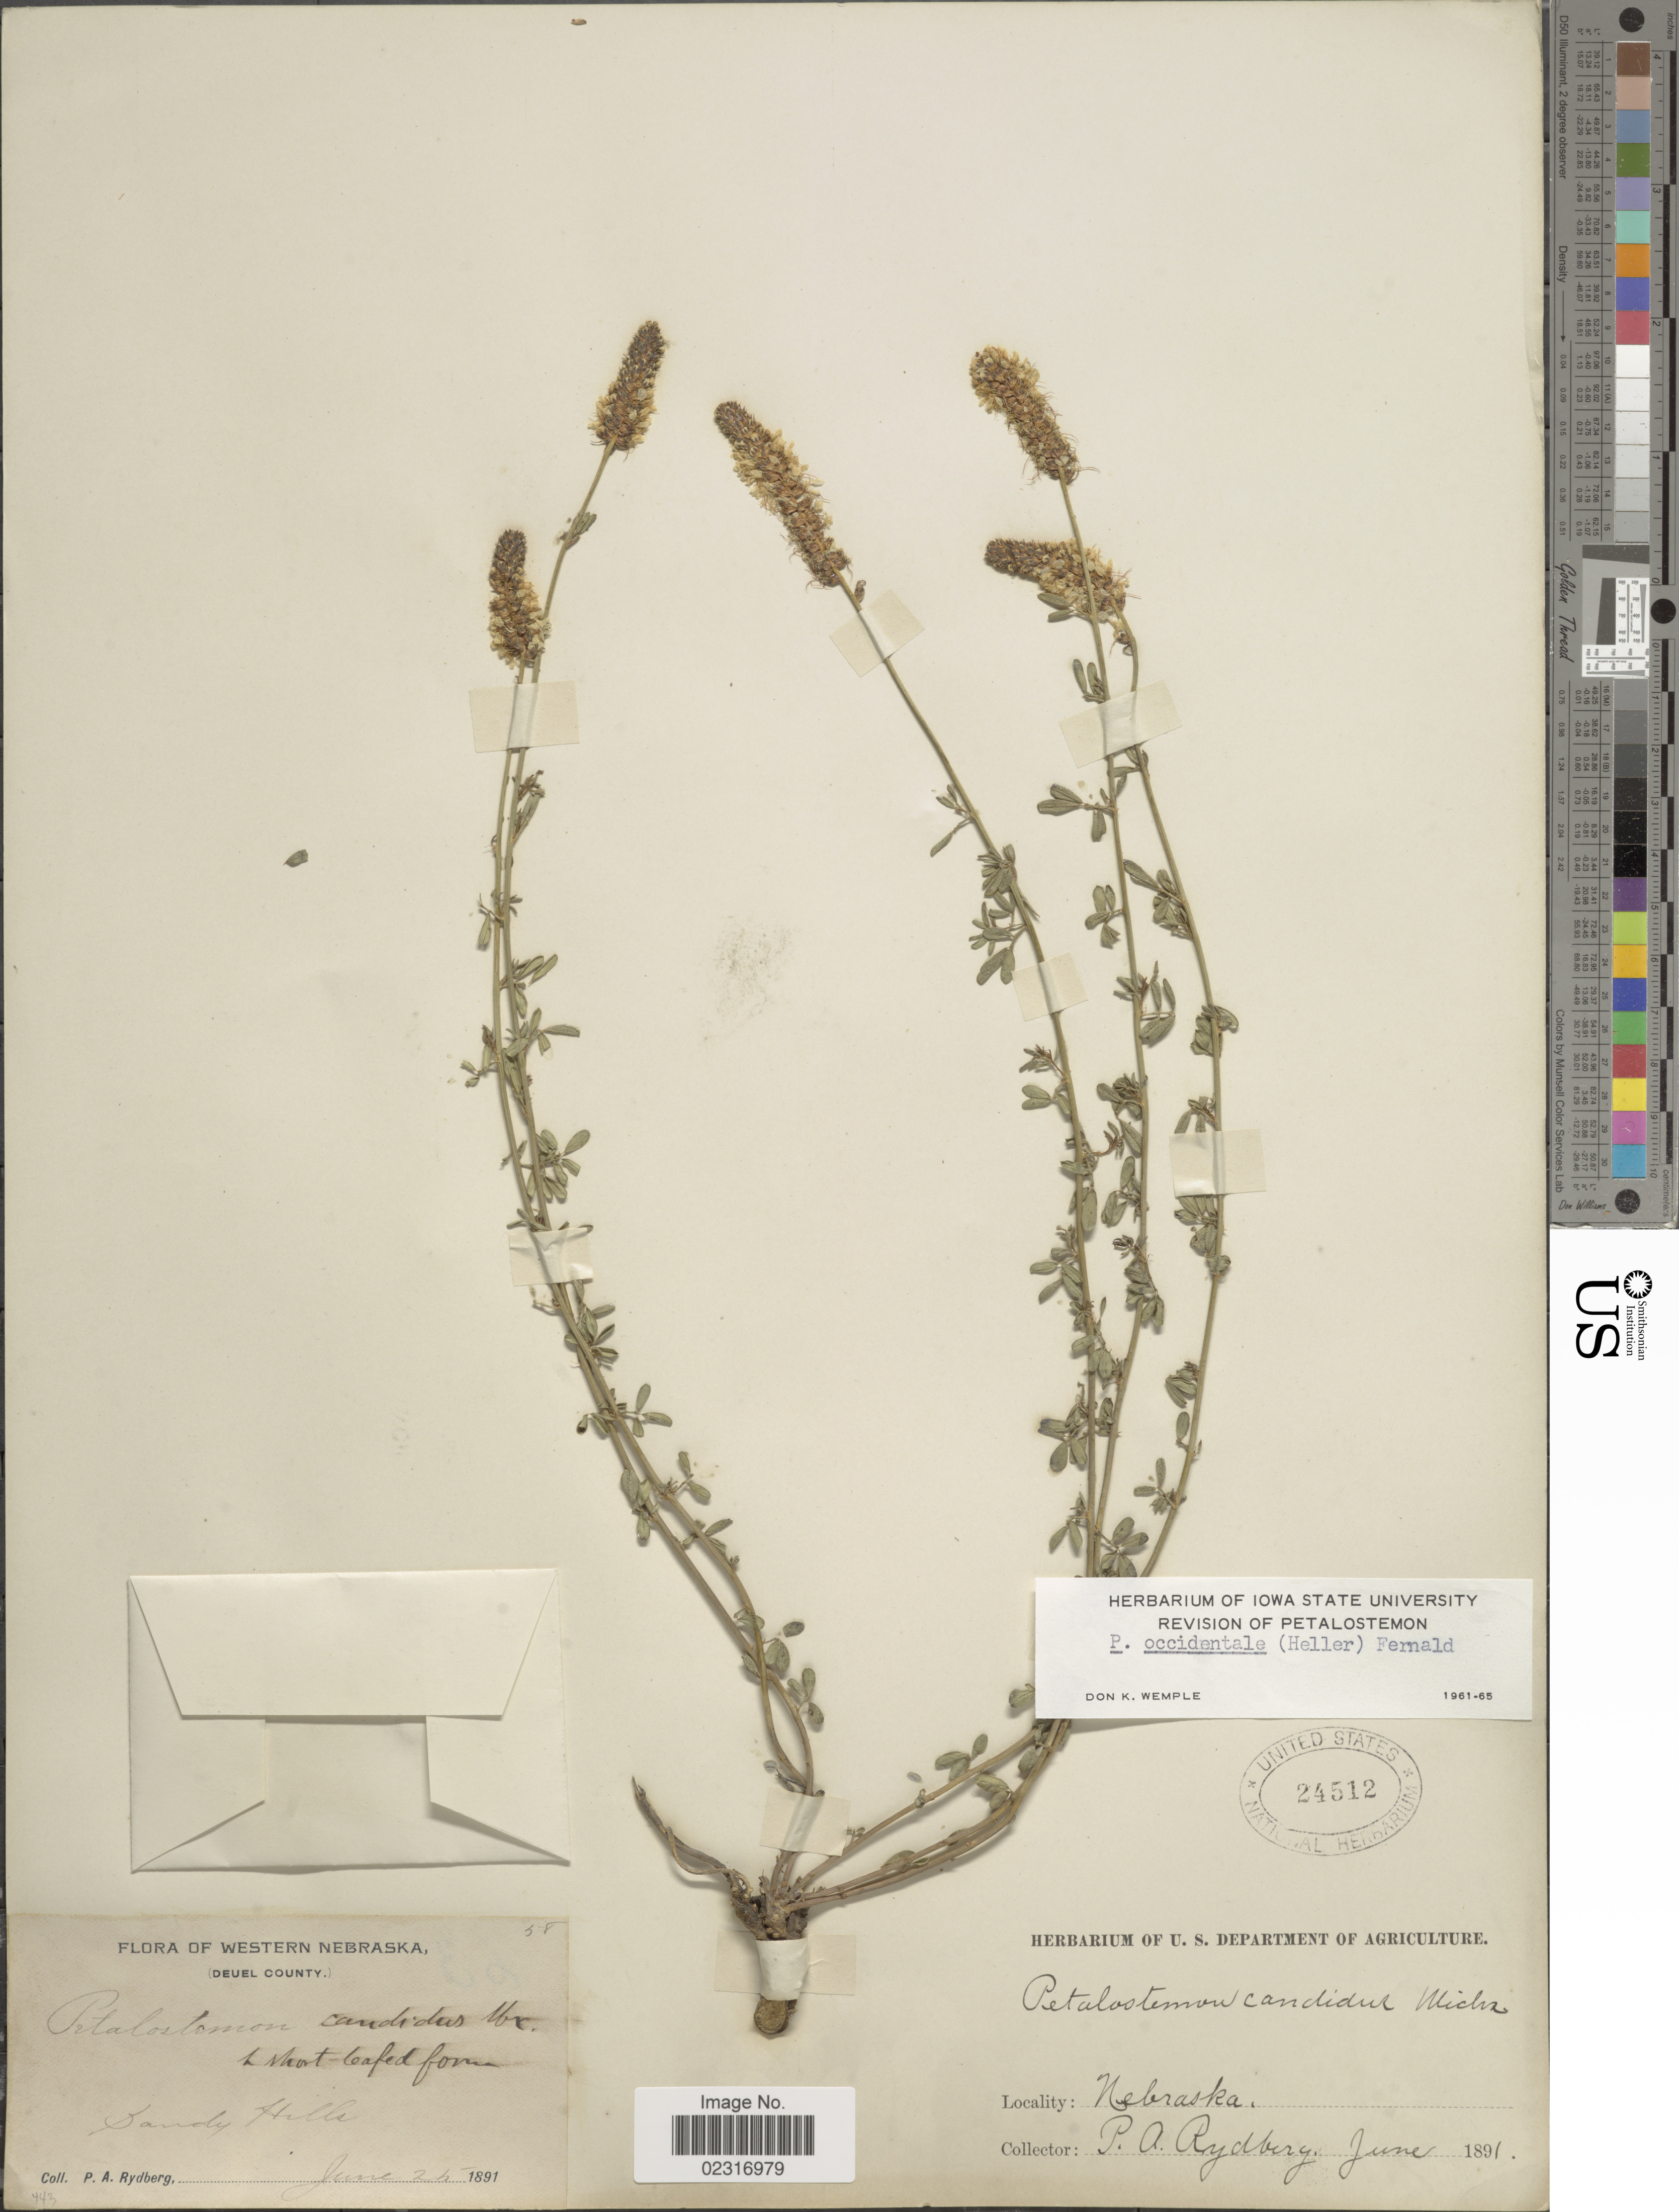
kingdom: Plantae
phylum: Tracheophyta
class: Magnoliopsida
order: Fabales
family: Fabaceae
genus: Dalea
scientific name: Dalea candida var. oligophylla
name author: (Torr) Shinners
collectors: P. A. Rydberg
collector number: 58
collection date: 1891-06-25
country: United States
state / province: Nebraska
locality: Western Nebraska, Deuel County.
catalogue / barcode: US 24512